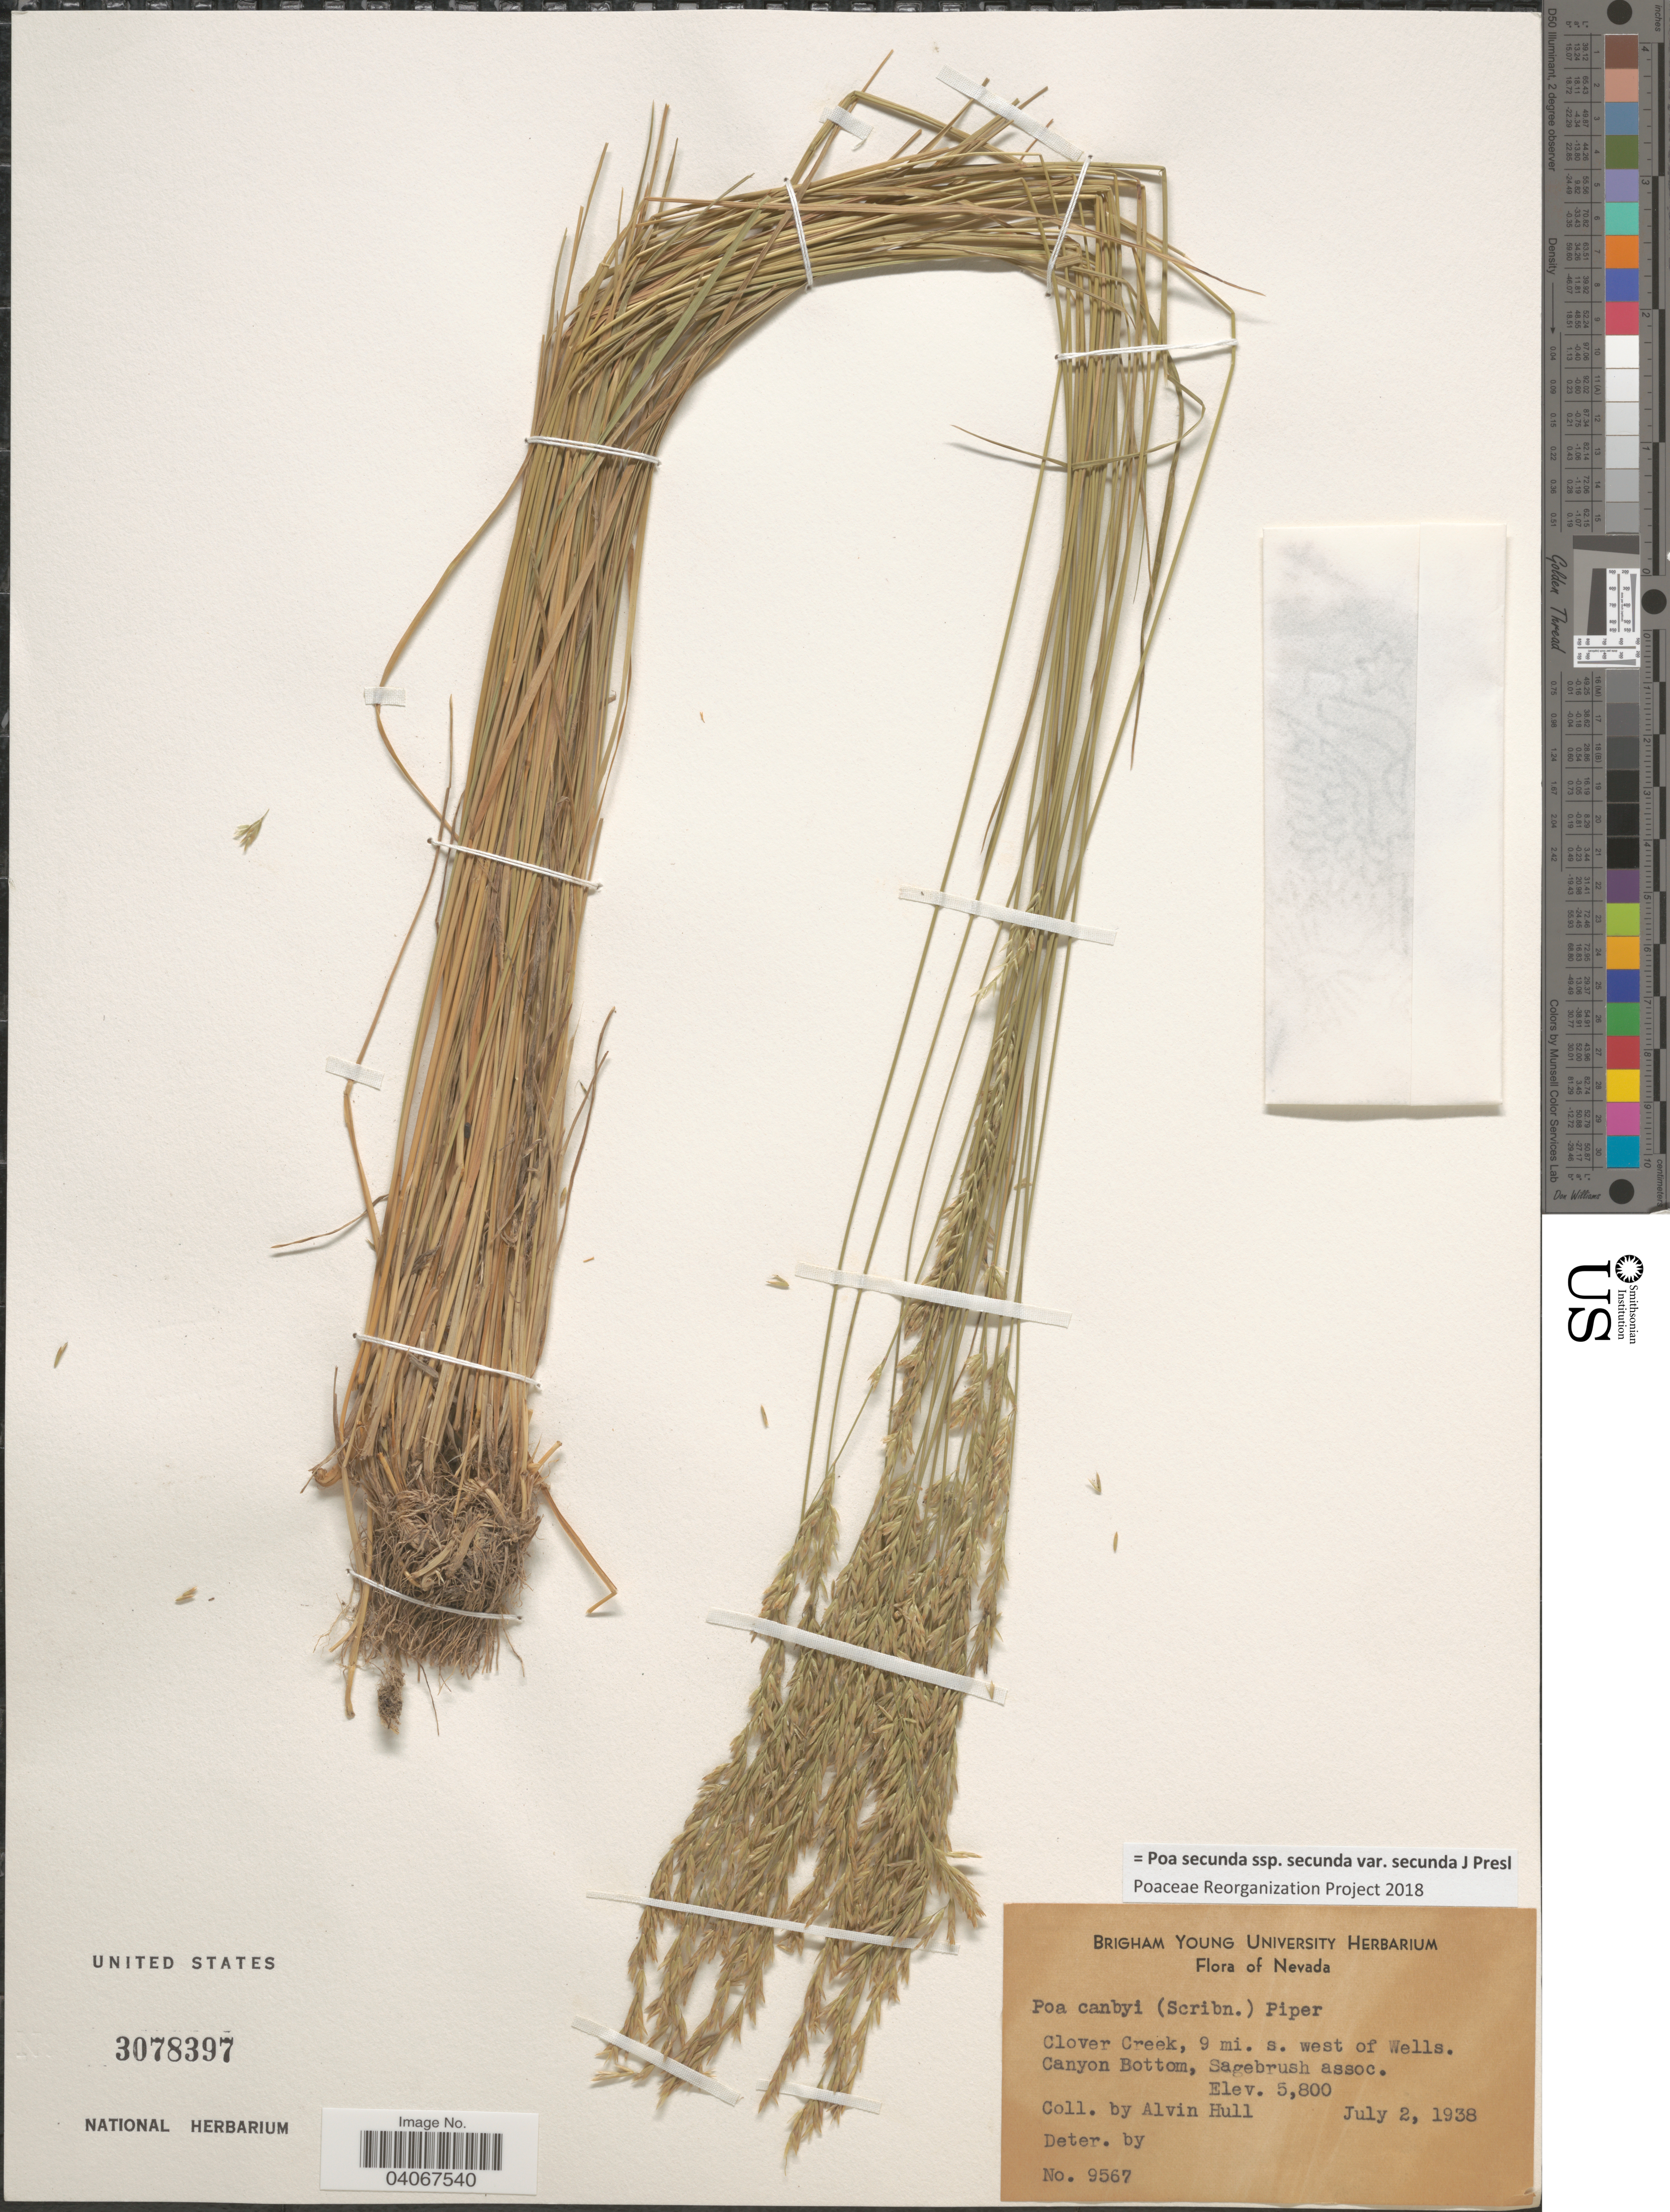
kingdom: Plantae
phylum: Tracheophyta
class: Liliopsida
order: Poales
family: Poaceae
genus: Poa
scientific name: Poa secunda subsp. secunda var. secunda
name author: J. Presl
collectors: A. Hull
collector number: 9567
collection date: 1938-07-02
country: United States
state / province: Nevada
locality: Clover Creek, 9 mi. s. west of Wells. Canyon Bottom, Sagebrush assoc.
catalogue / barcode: US 3078397